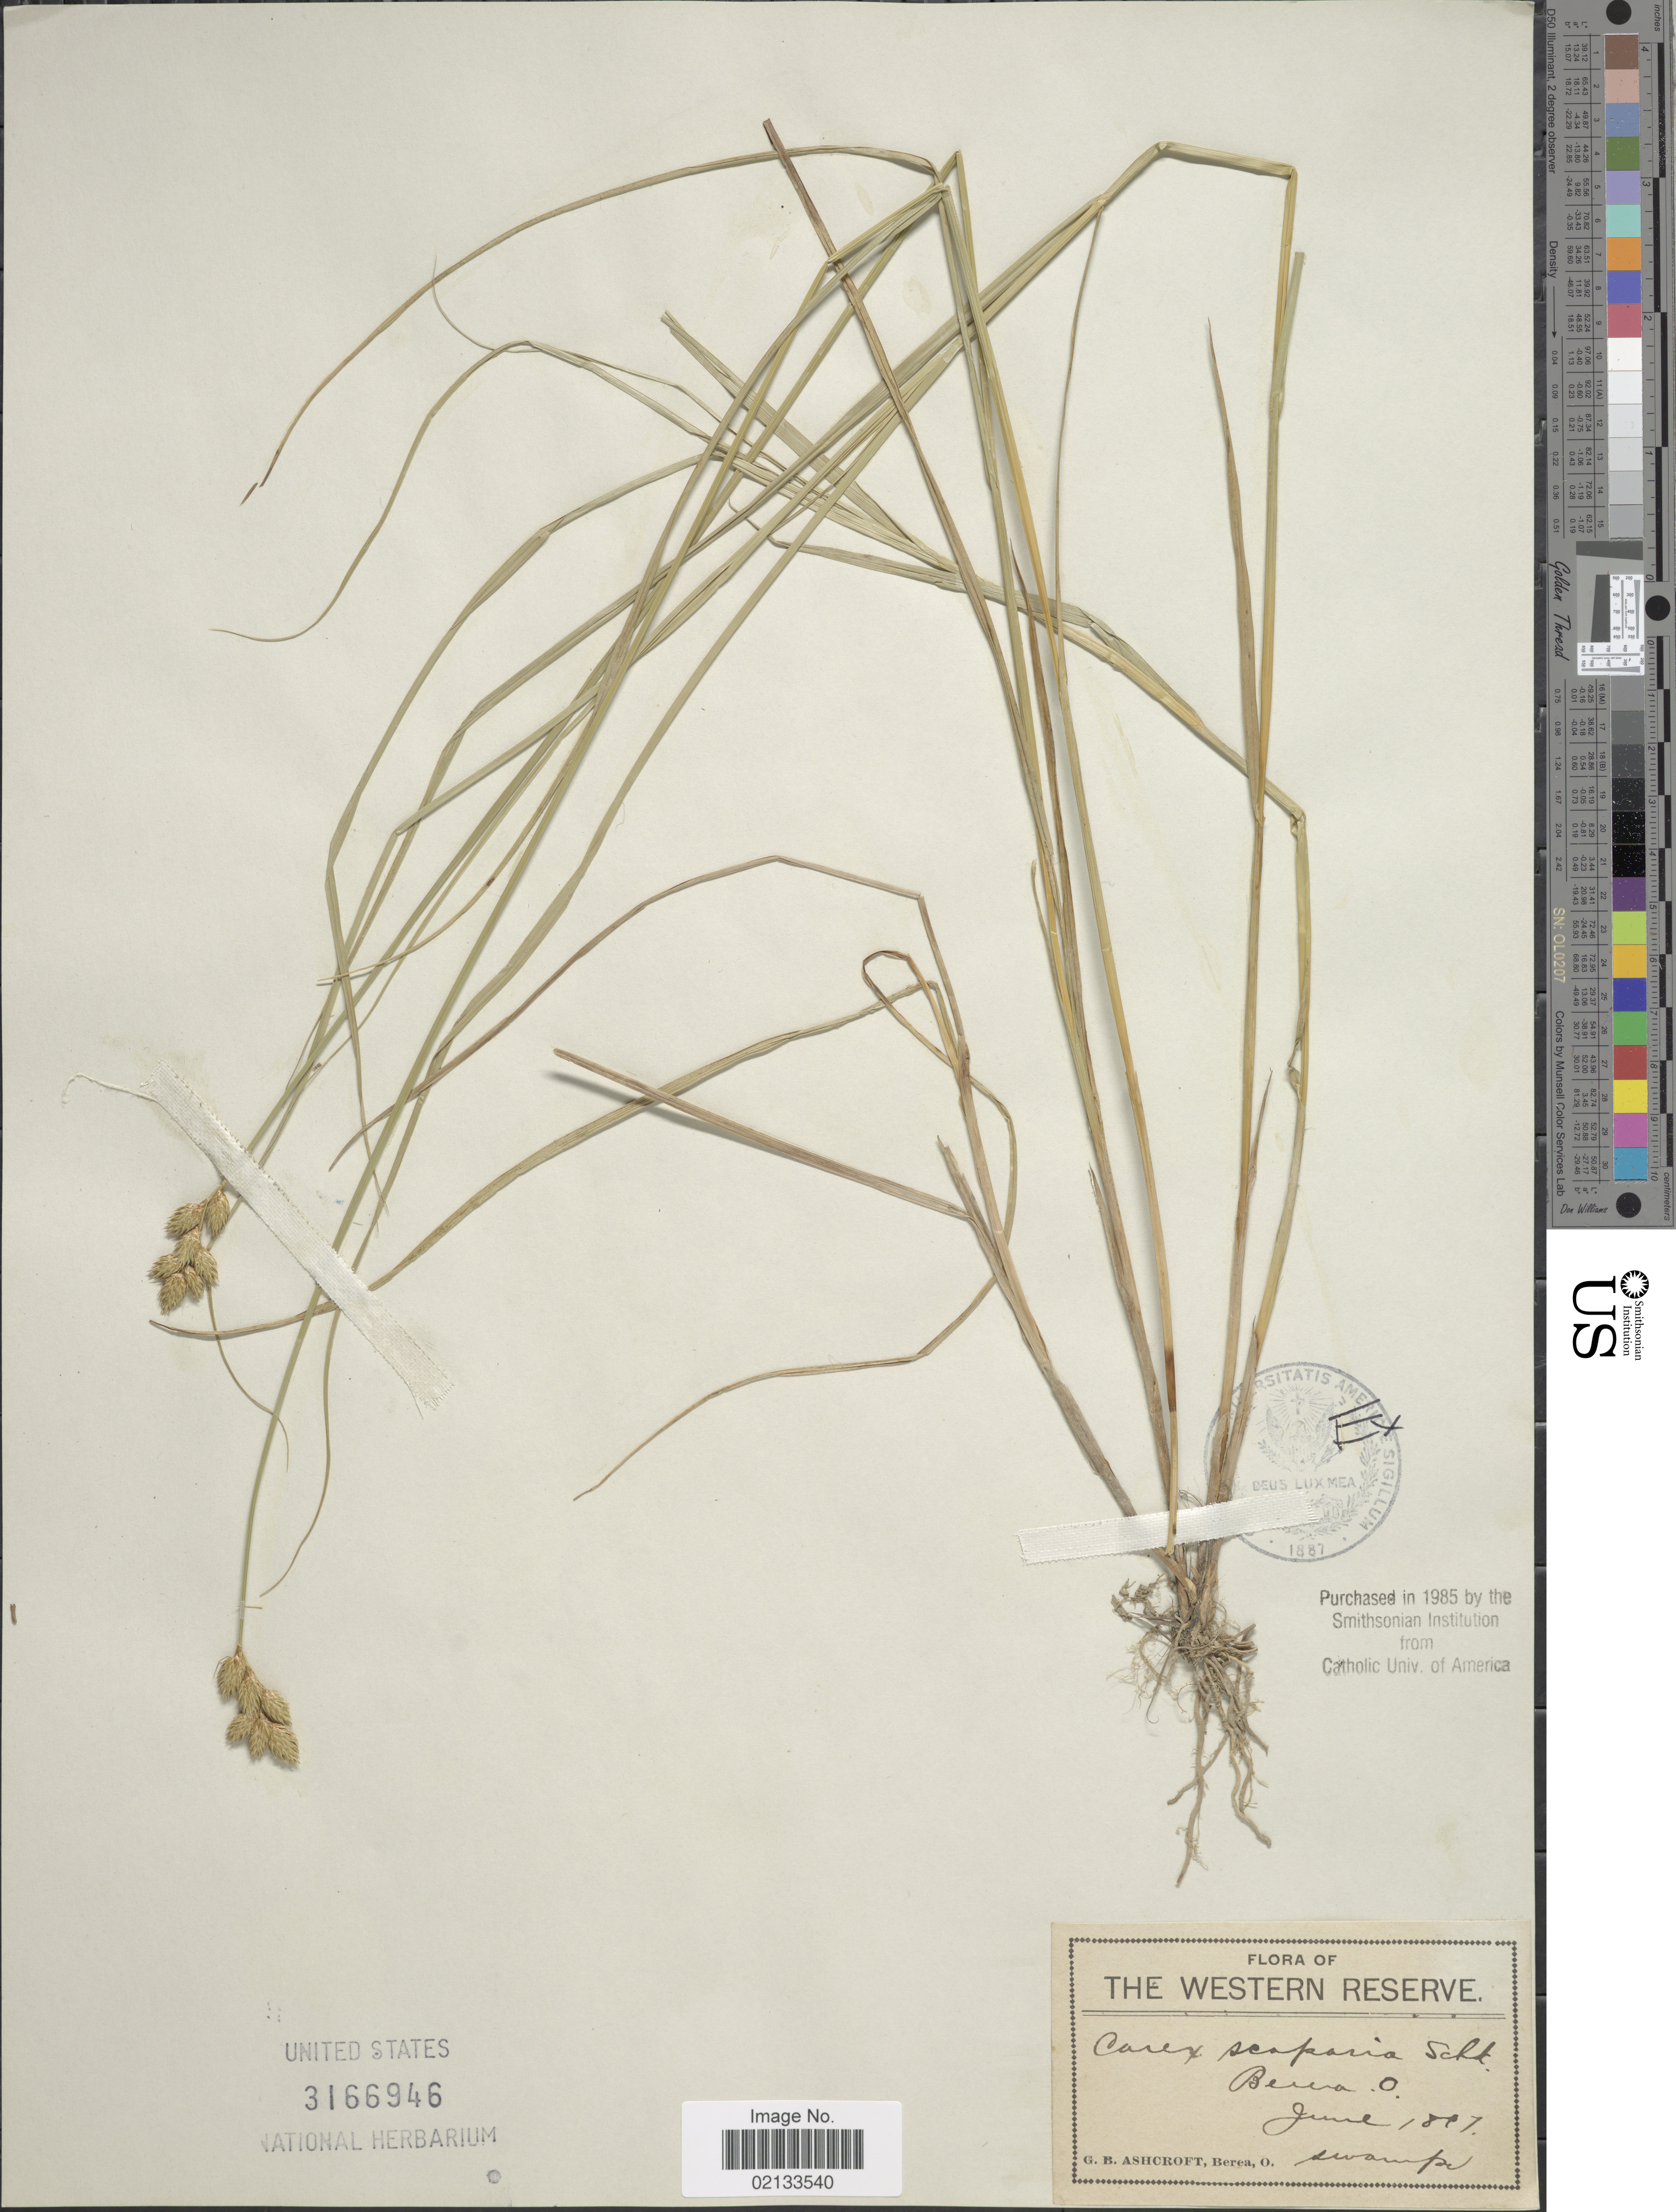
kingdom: Plantae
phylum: Tracheophyta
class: Liliopsida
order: Poales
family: Cyperaceae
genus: Carex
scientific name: Carex scoparia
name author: Schkuhr ex Willd.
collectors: G. Ashcroft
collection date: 1807-06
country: United States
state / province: Ohio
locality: The Western Reserve, Berea, Swamp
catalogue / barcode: US 3166946